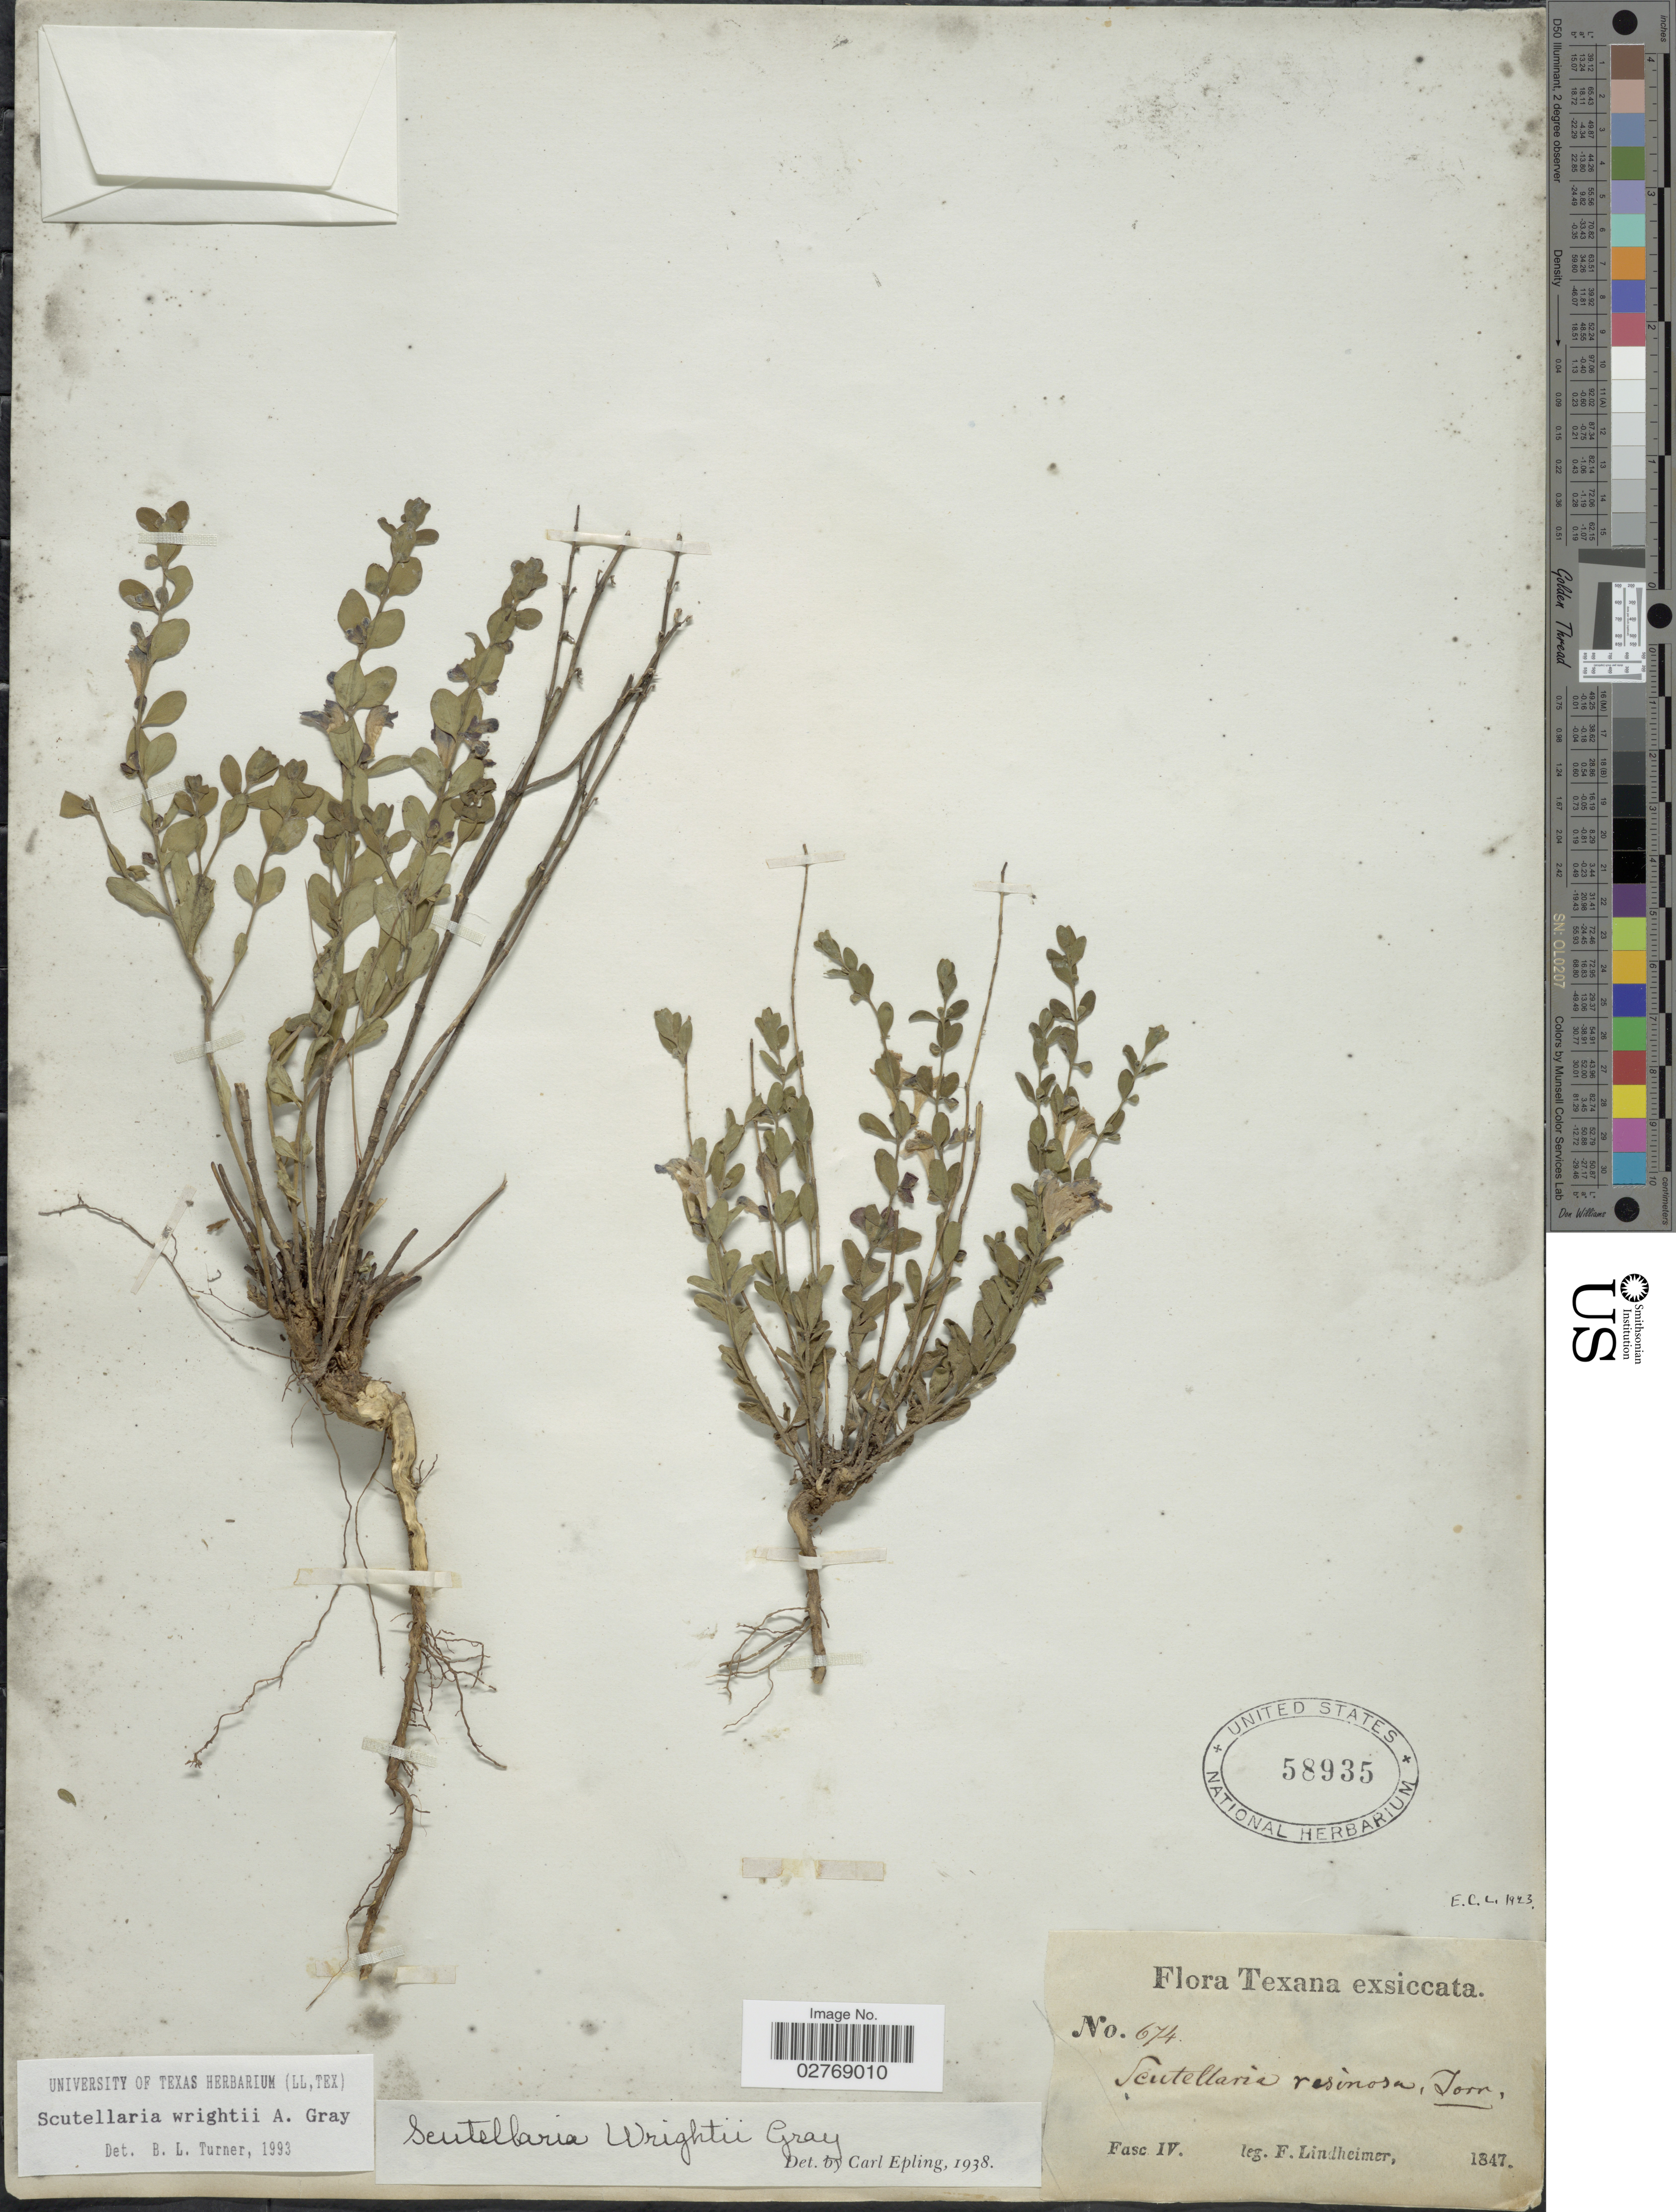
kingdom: Plantae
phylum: Tracheophyta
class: Magnoliopsida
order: Lamiales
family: Lamiaceae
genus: Scutellaria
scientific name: Scutellaria wrightii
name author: A. Gray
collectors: F. Lindheimer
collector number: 674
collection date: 1847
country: United States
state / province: Texas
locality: Fasc IV.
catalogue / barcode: US 58935